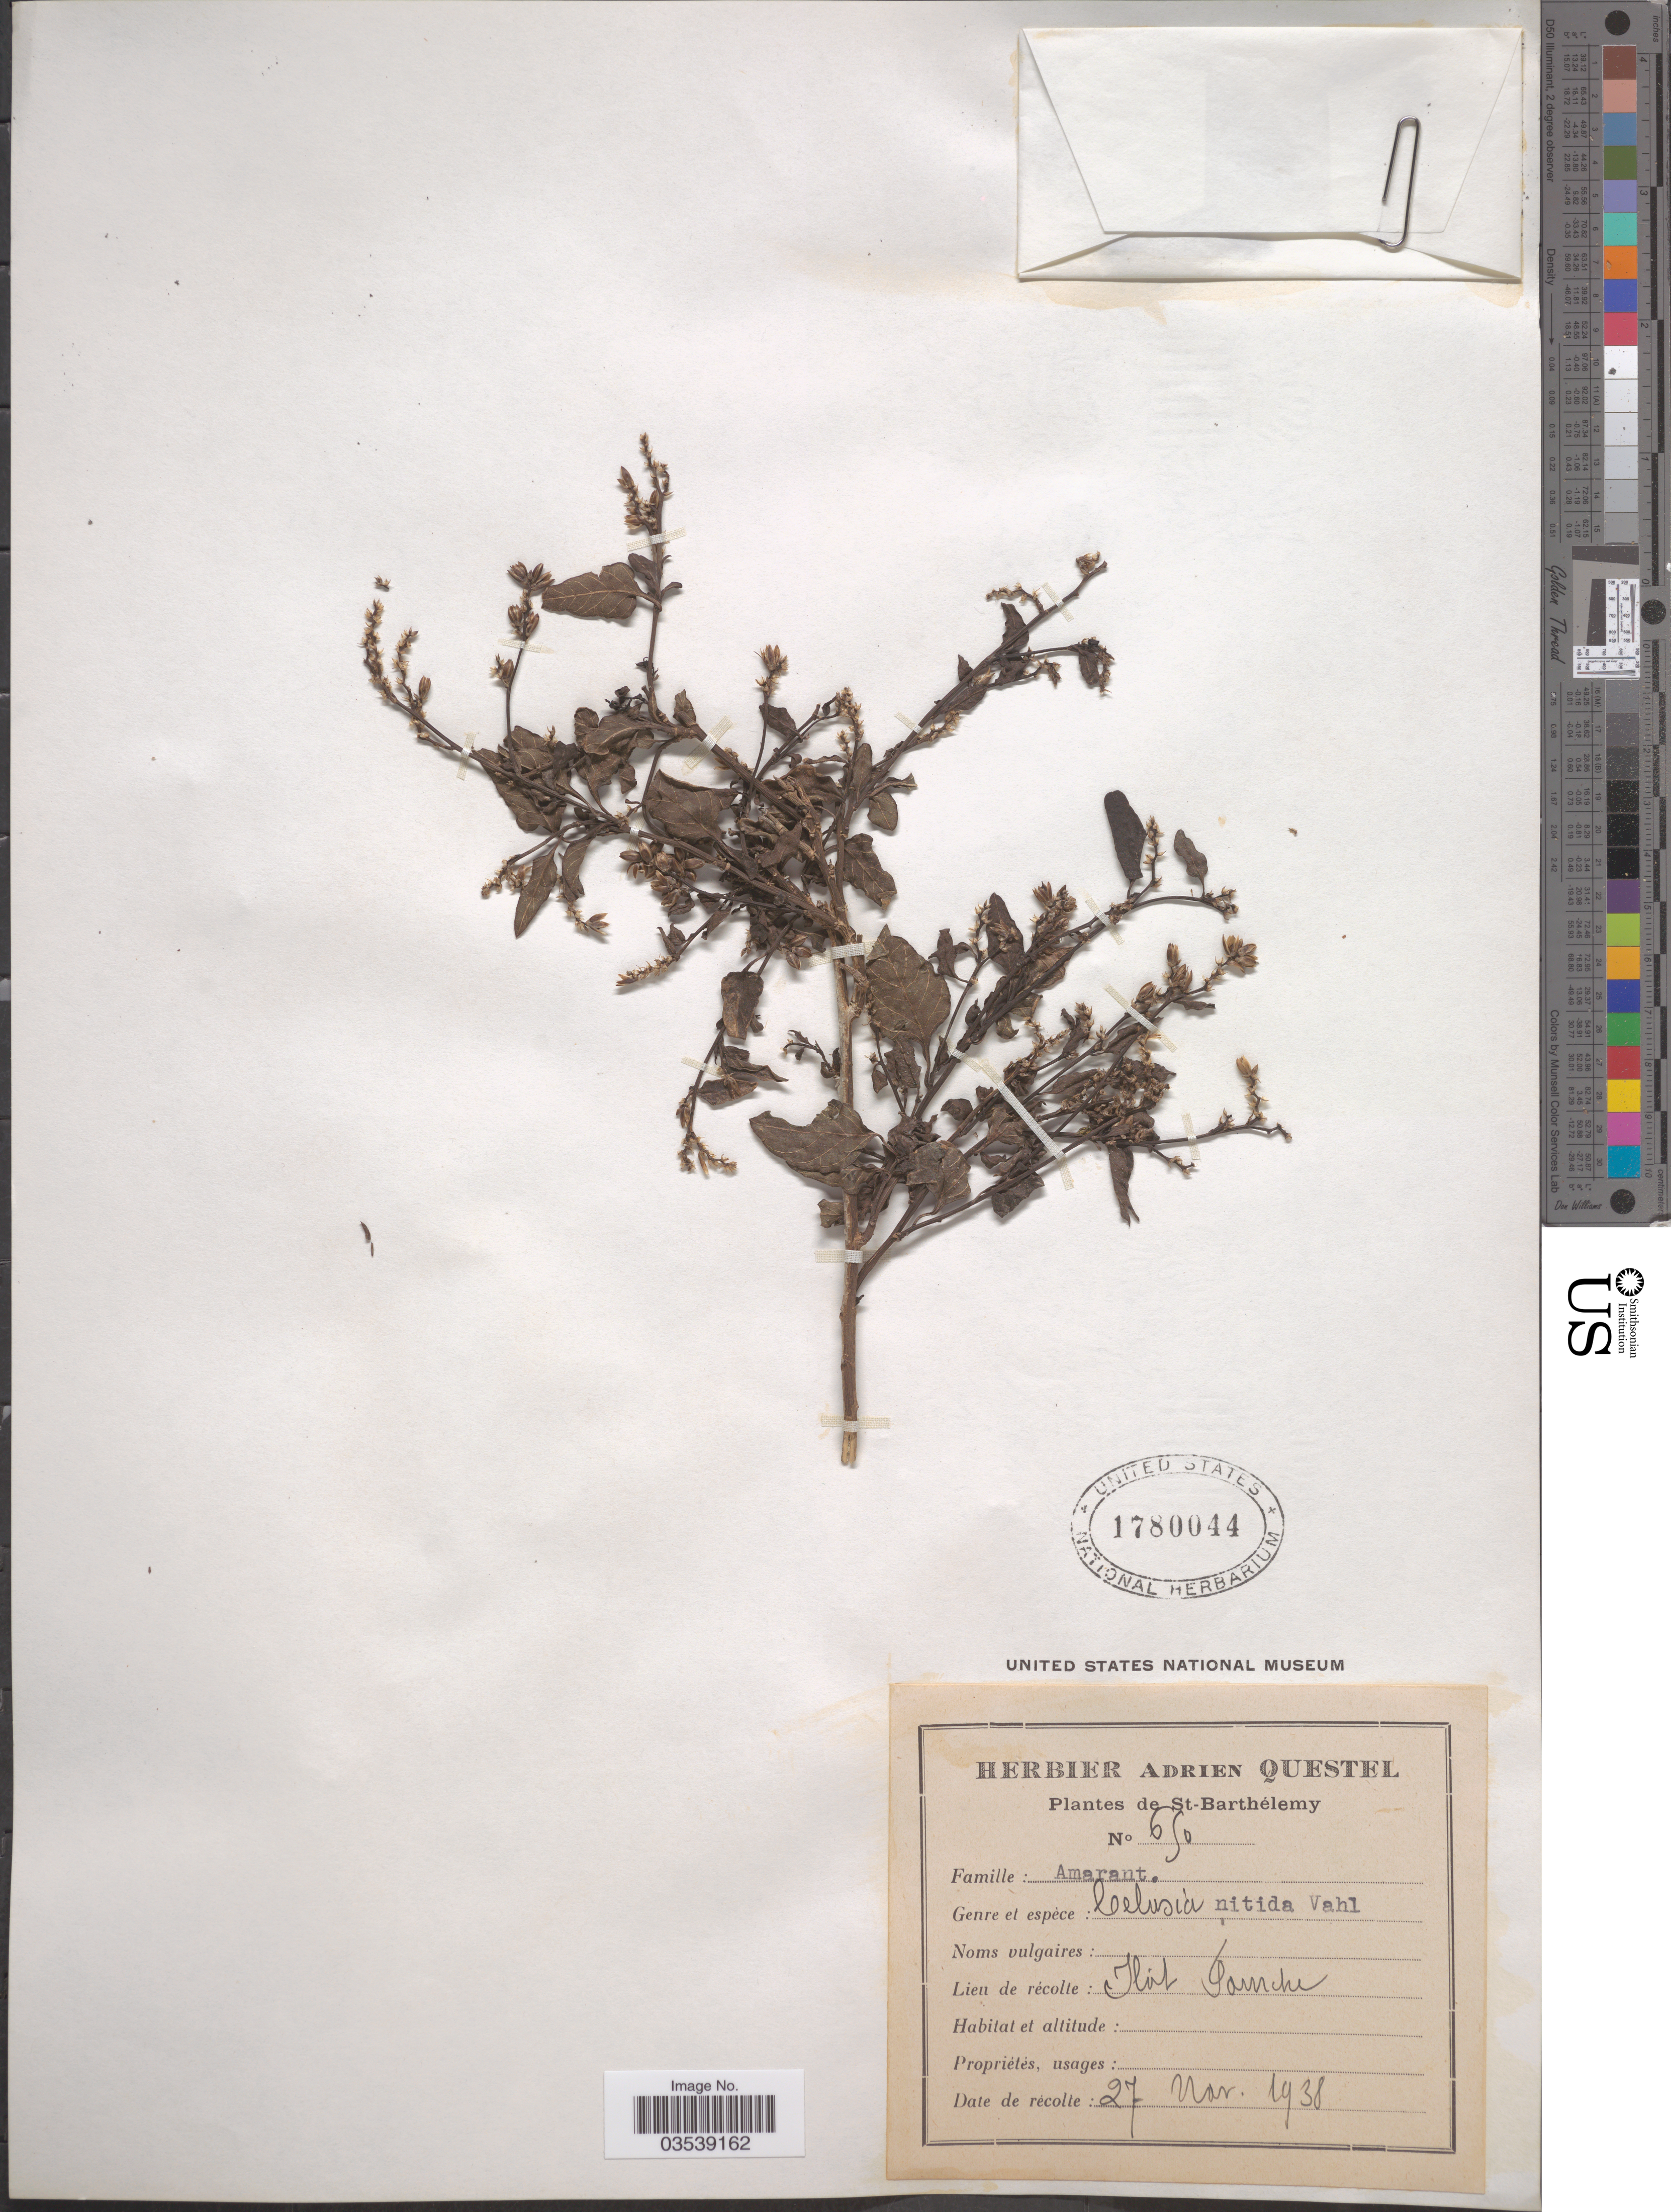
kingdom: Plantae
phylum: Tracheophyta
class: Magnoliopsida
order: Caryophyllales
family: Amaranthaceae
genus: Celosia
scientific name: Celosia nitida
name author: Vahl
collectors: ex herb. A. Questal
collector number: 650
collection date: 1938-11-27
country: Saint Barthélemy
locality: Hót Pomche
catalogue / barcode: US 1780044